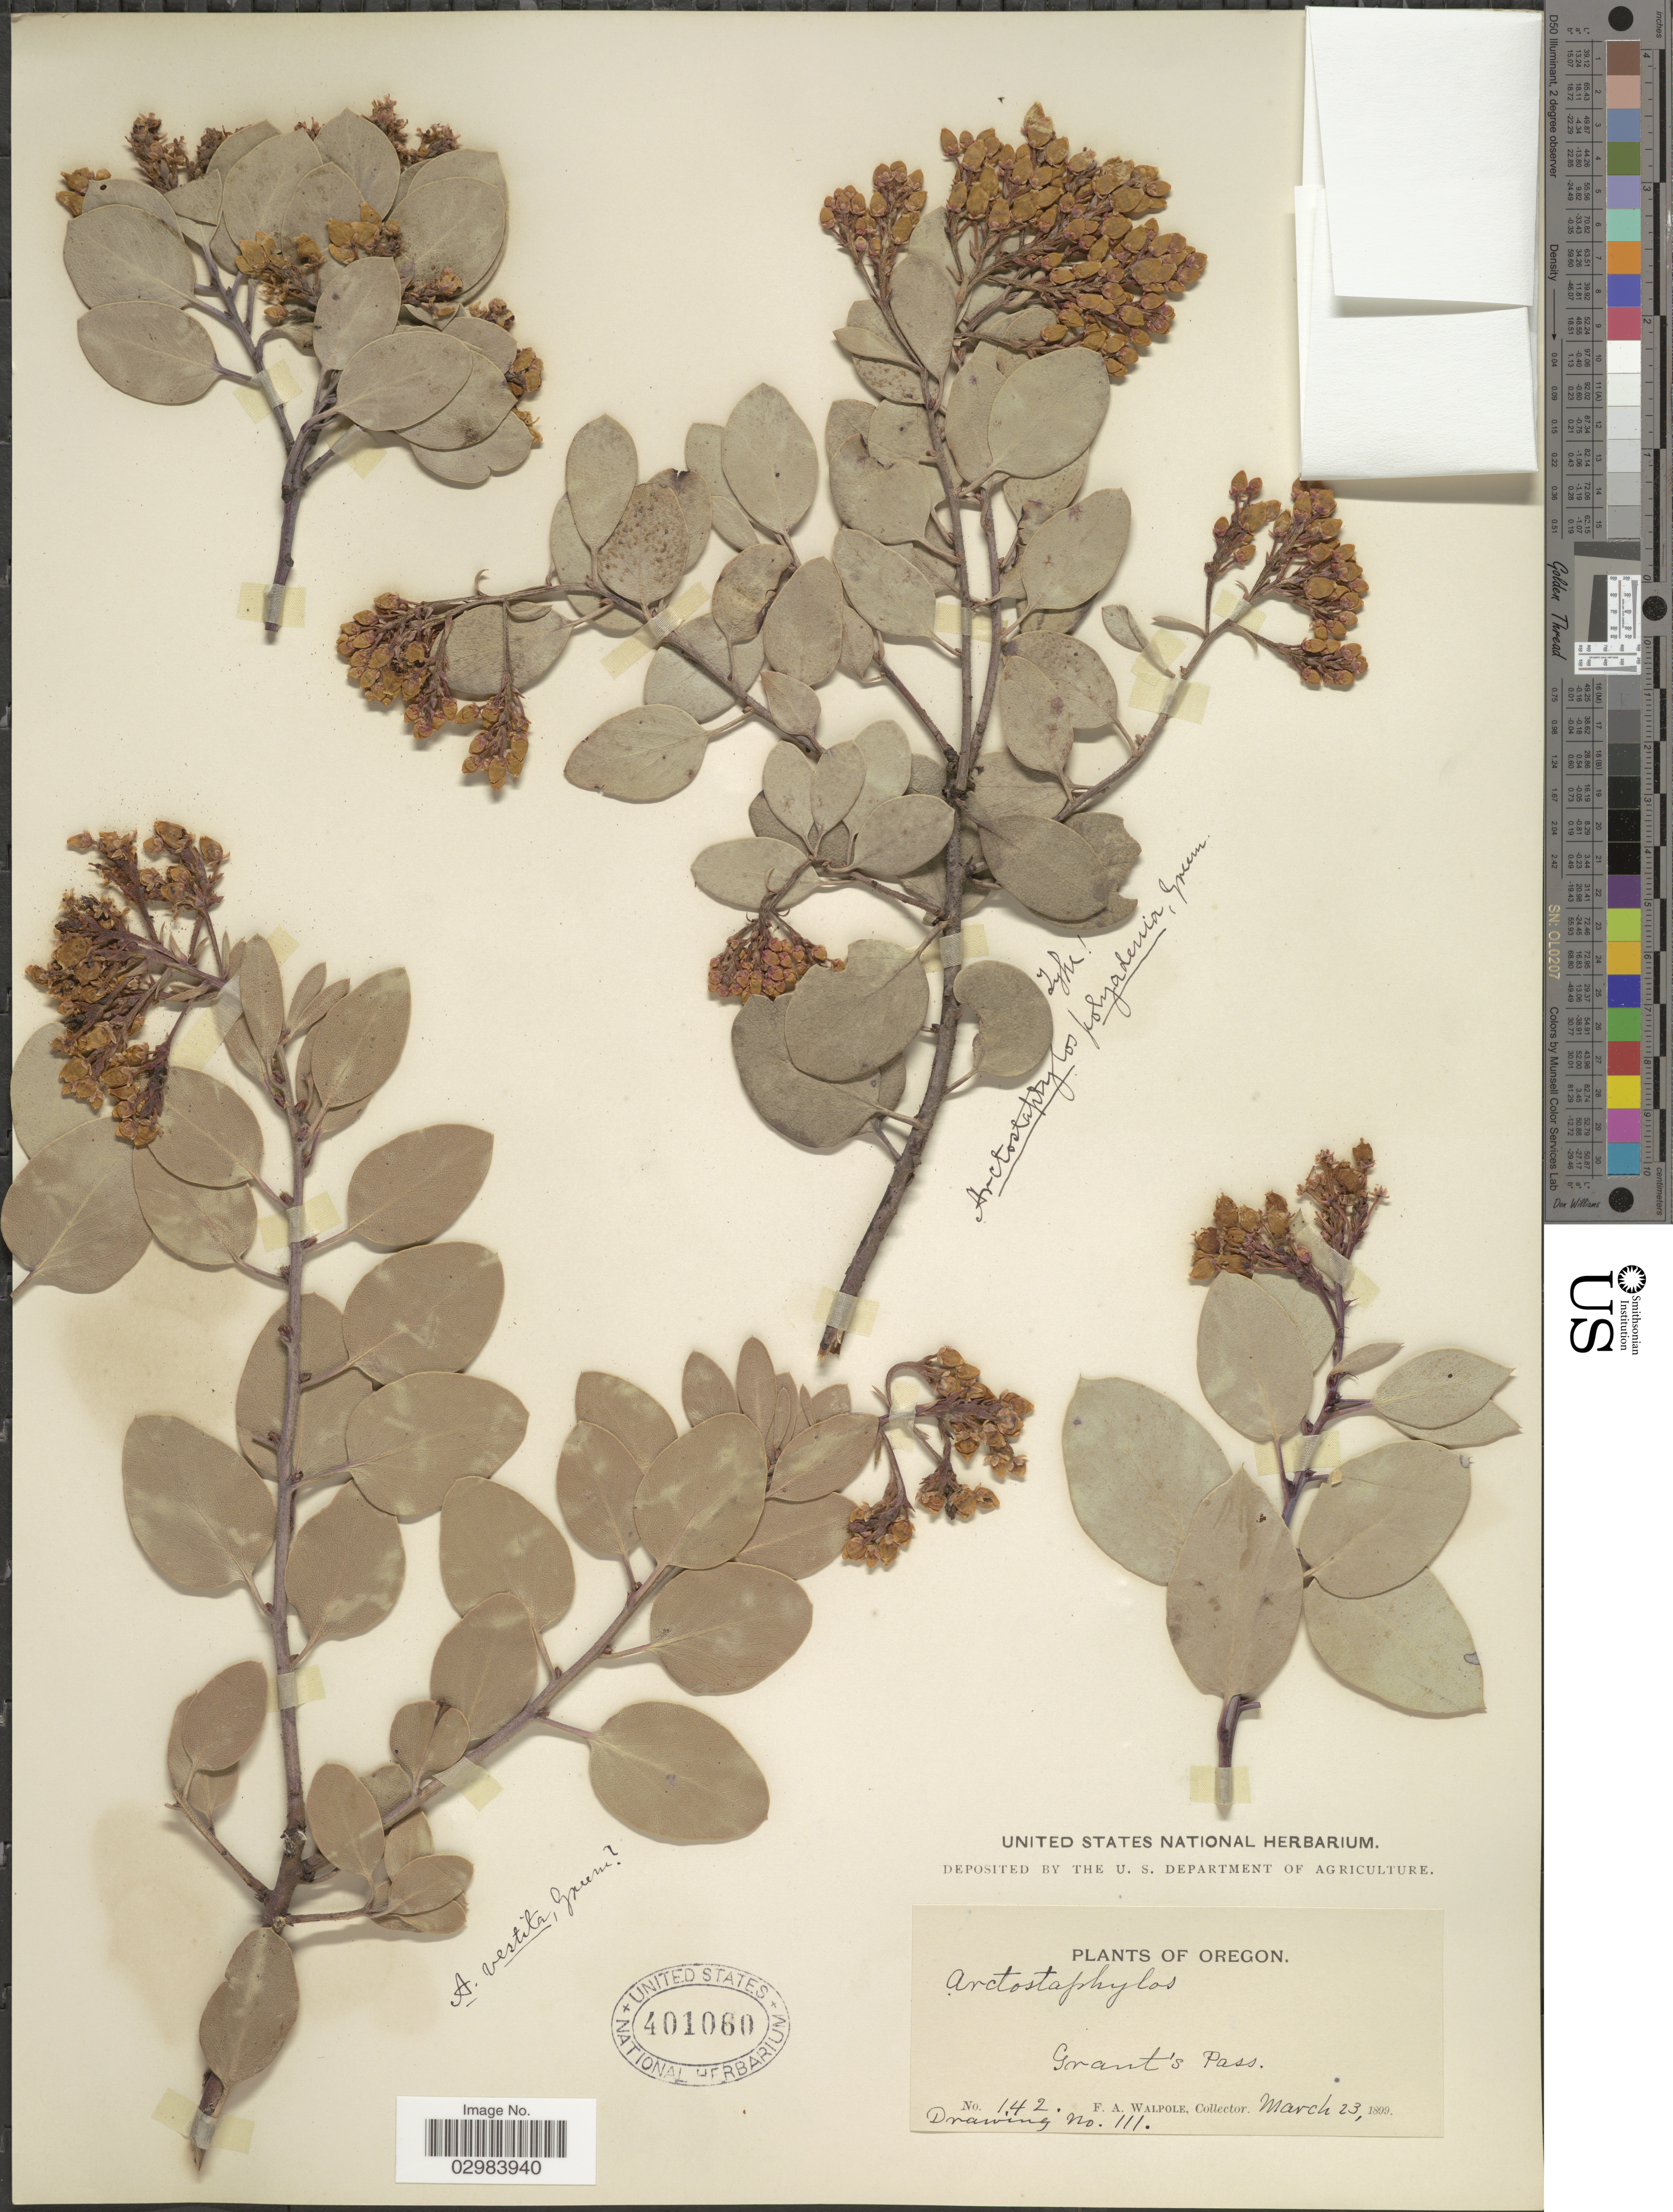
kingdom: Plantae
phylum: Tracheophyta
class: Magnoliopsida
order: Ericales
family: Ericaceae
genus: Arctostaphylos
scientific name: Arctostaphylos glauca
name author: Lindl.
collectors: F. Walpole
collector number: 142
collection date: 1899-03-23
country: United States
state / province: Oregon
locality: Grant's Pass.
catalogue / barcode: US 401060